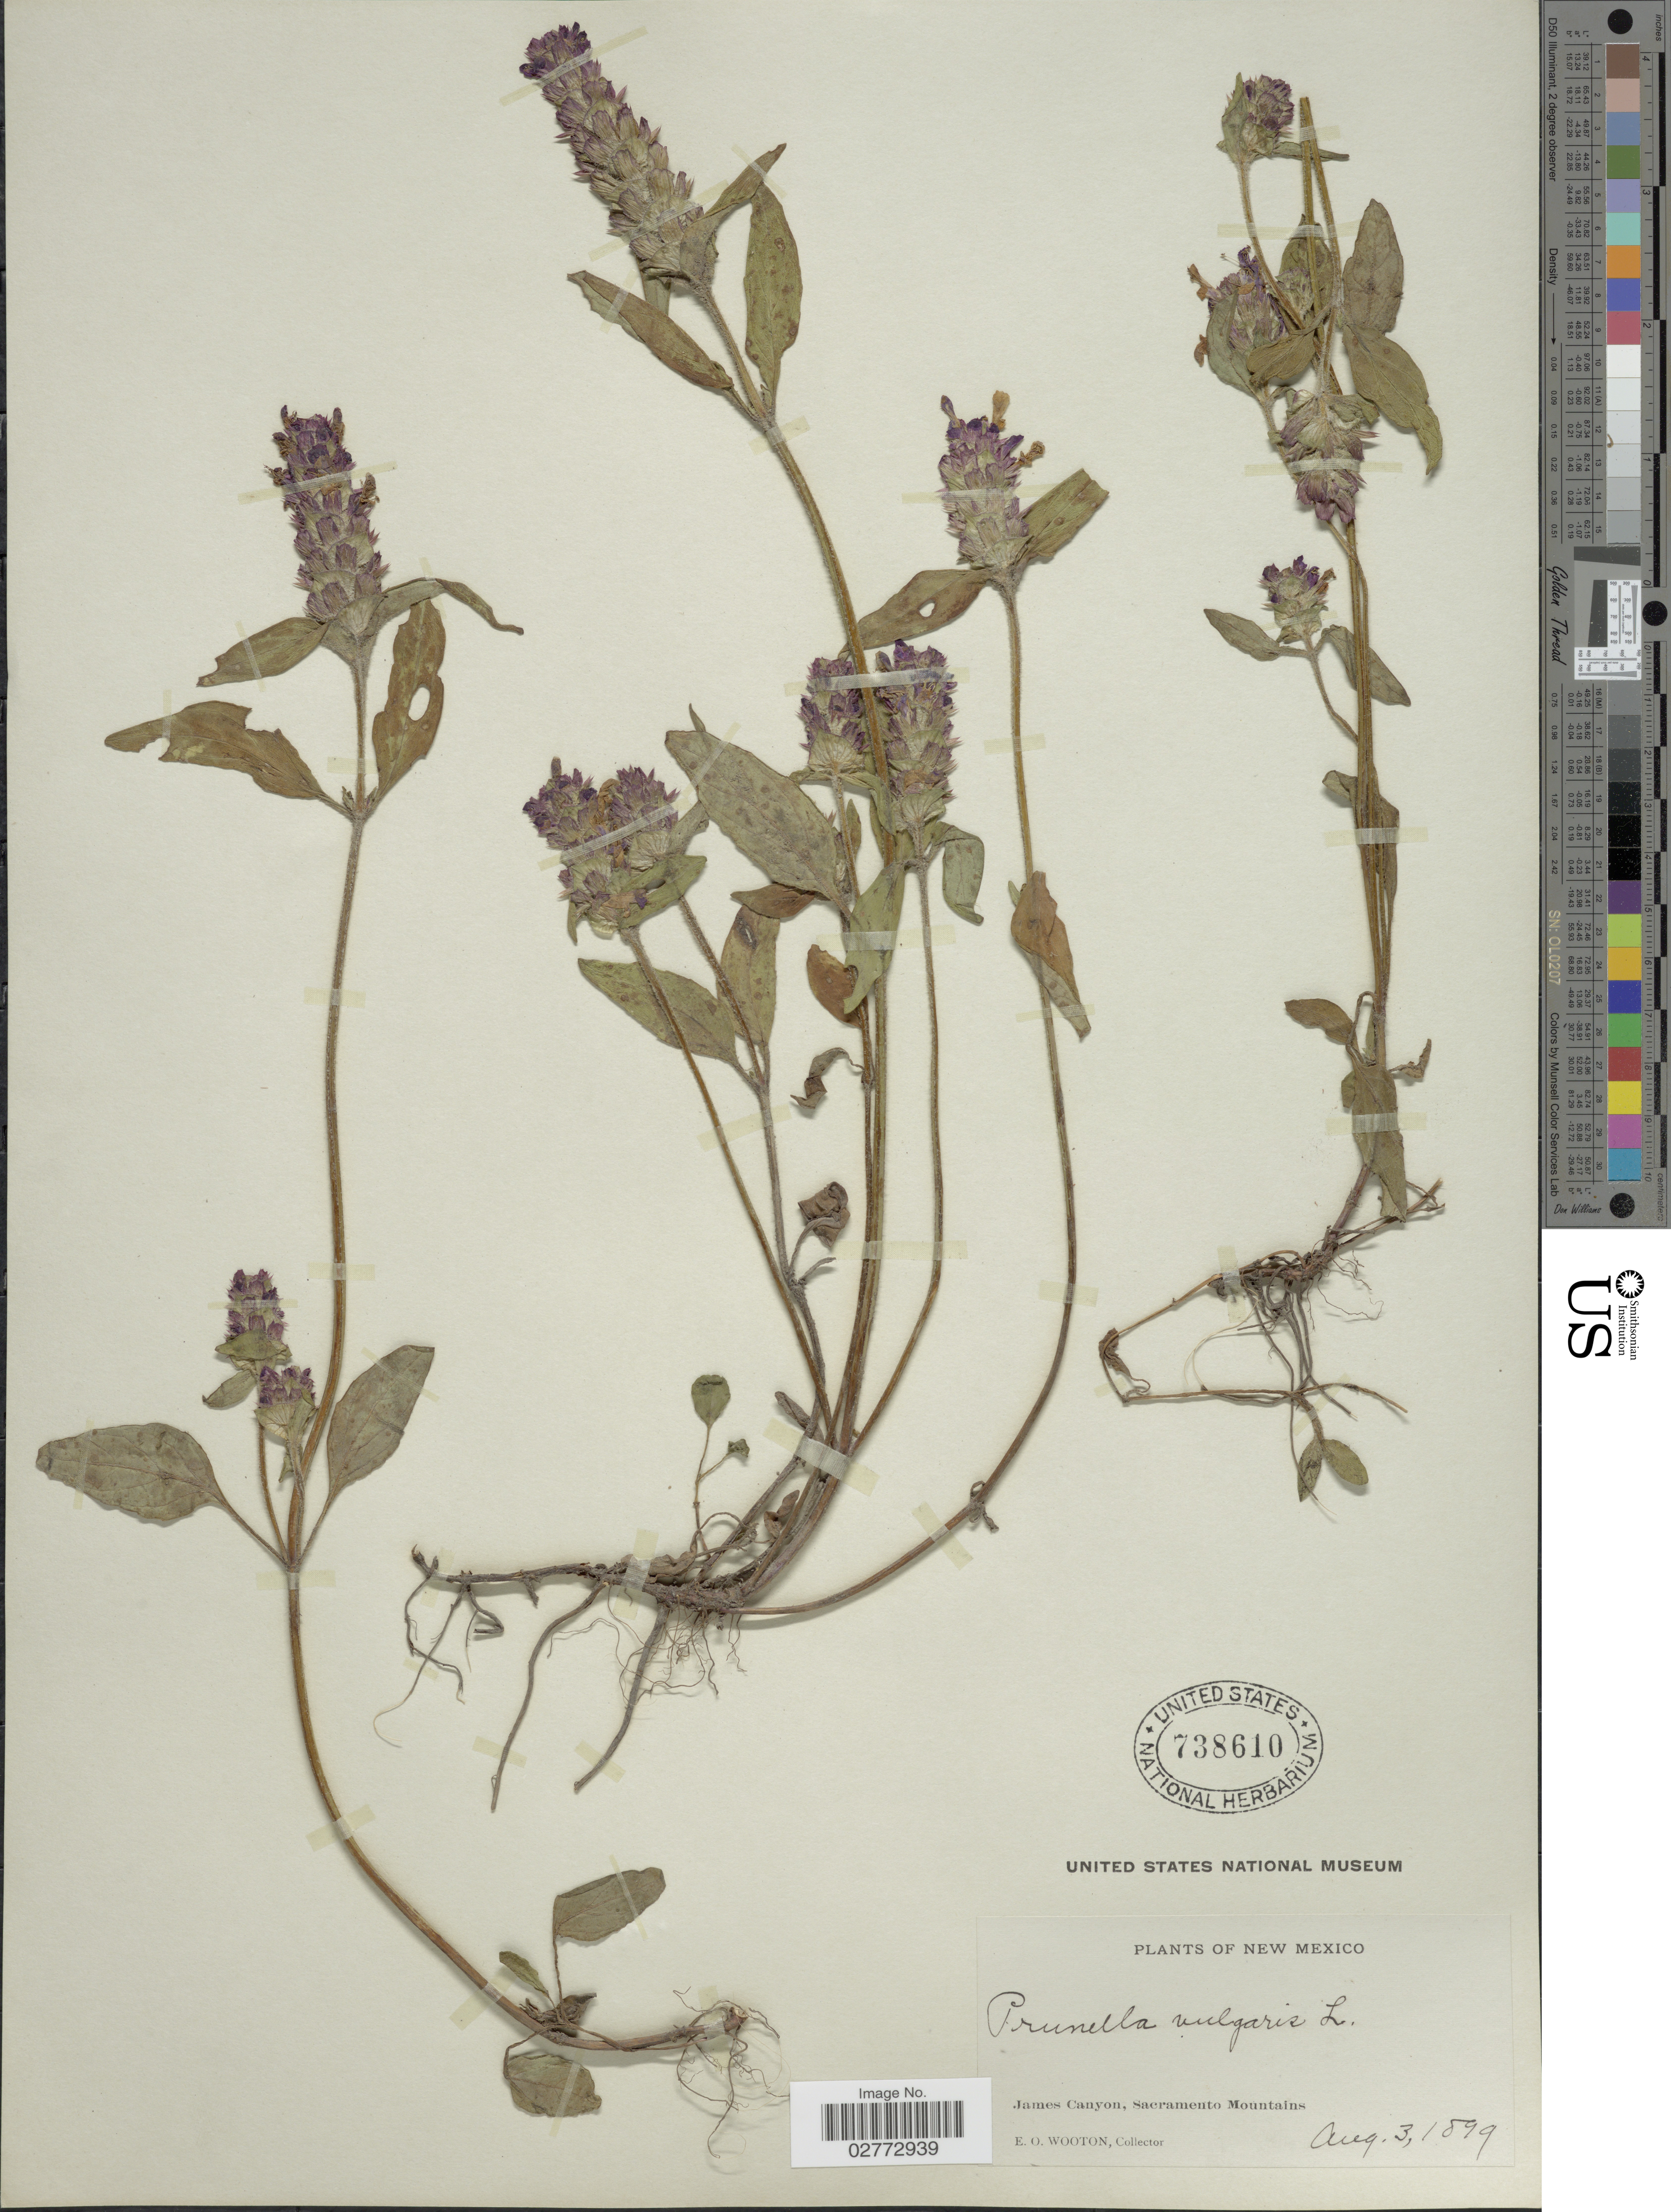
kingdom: Plantae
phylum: Tracheophyta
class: Magnoliopsida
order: Lamiales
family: Lamiaceae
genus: Prunella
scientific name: Prunella vulgaris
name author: L.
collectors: E. O. Wooton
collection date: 1899-08-03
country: United States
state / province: New Mexico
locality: James Canyon, Sacramento Mountains.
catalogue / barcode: US 738610